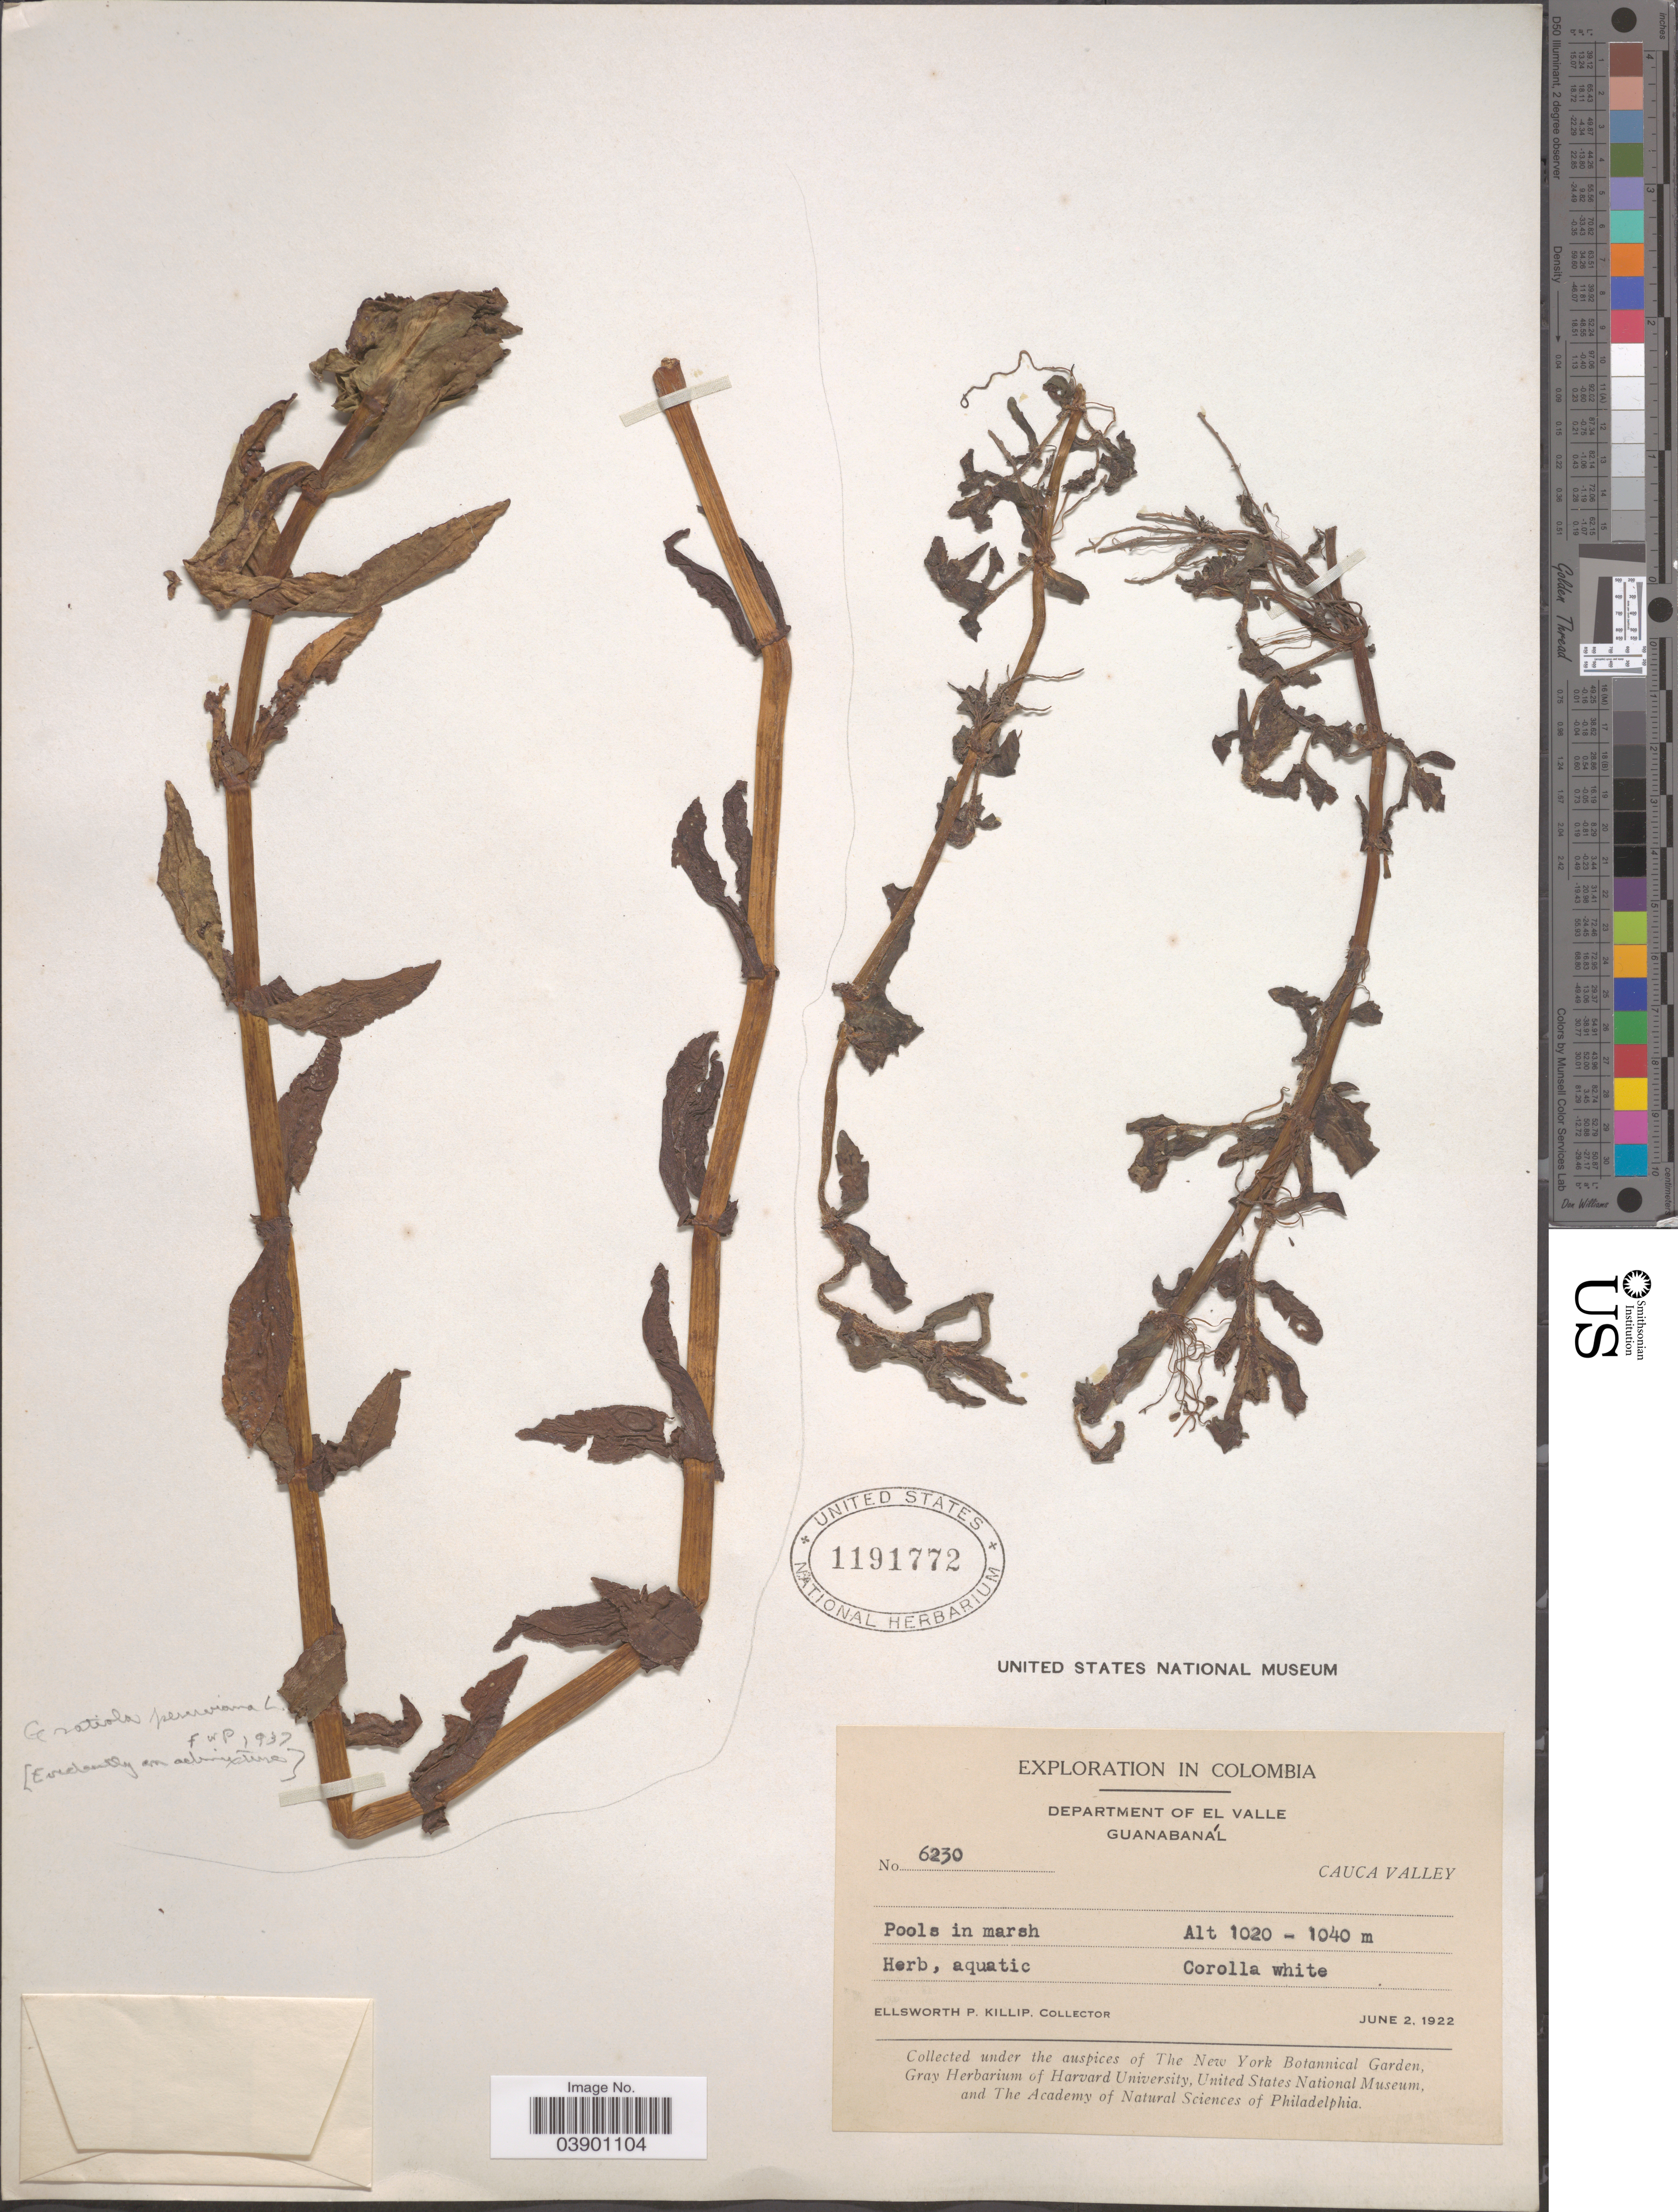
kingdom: Plantae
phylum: Tracheophyta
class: Magnoliopsida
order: Lamiales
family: Plantaginaceae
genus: Gratiola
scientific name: Gratiola peruviana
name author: L.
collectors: E. P. Killip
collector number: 6230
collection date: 1922-06-02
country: Colombia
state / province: Valle del Cauca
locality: Department of El Valle. Guanabanál. Cauca Valley.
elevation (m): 1020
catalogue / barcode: US 1191772